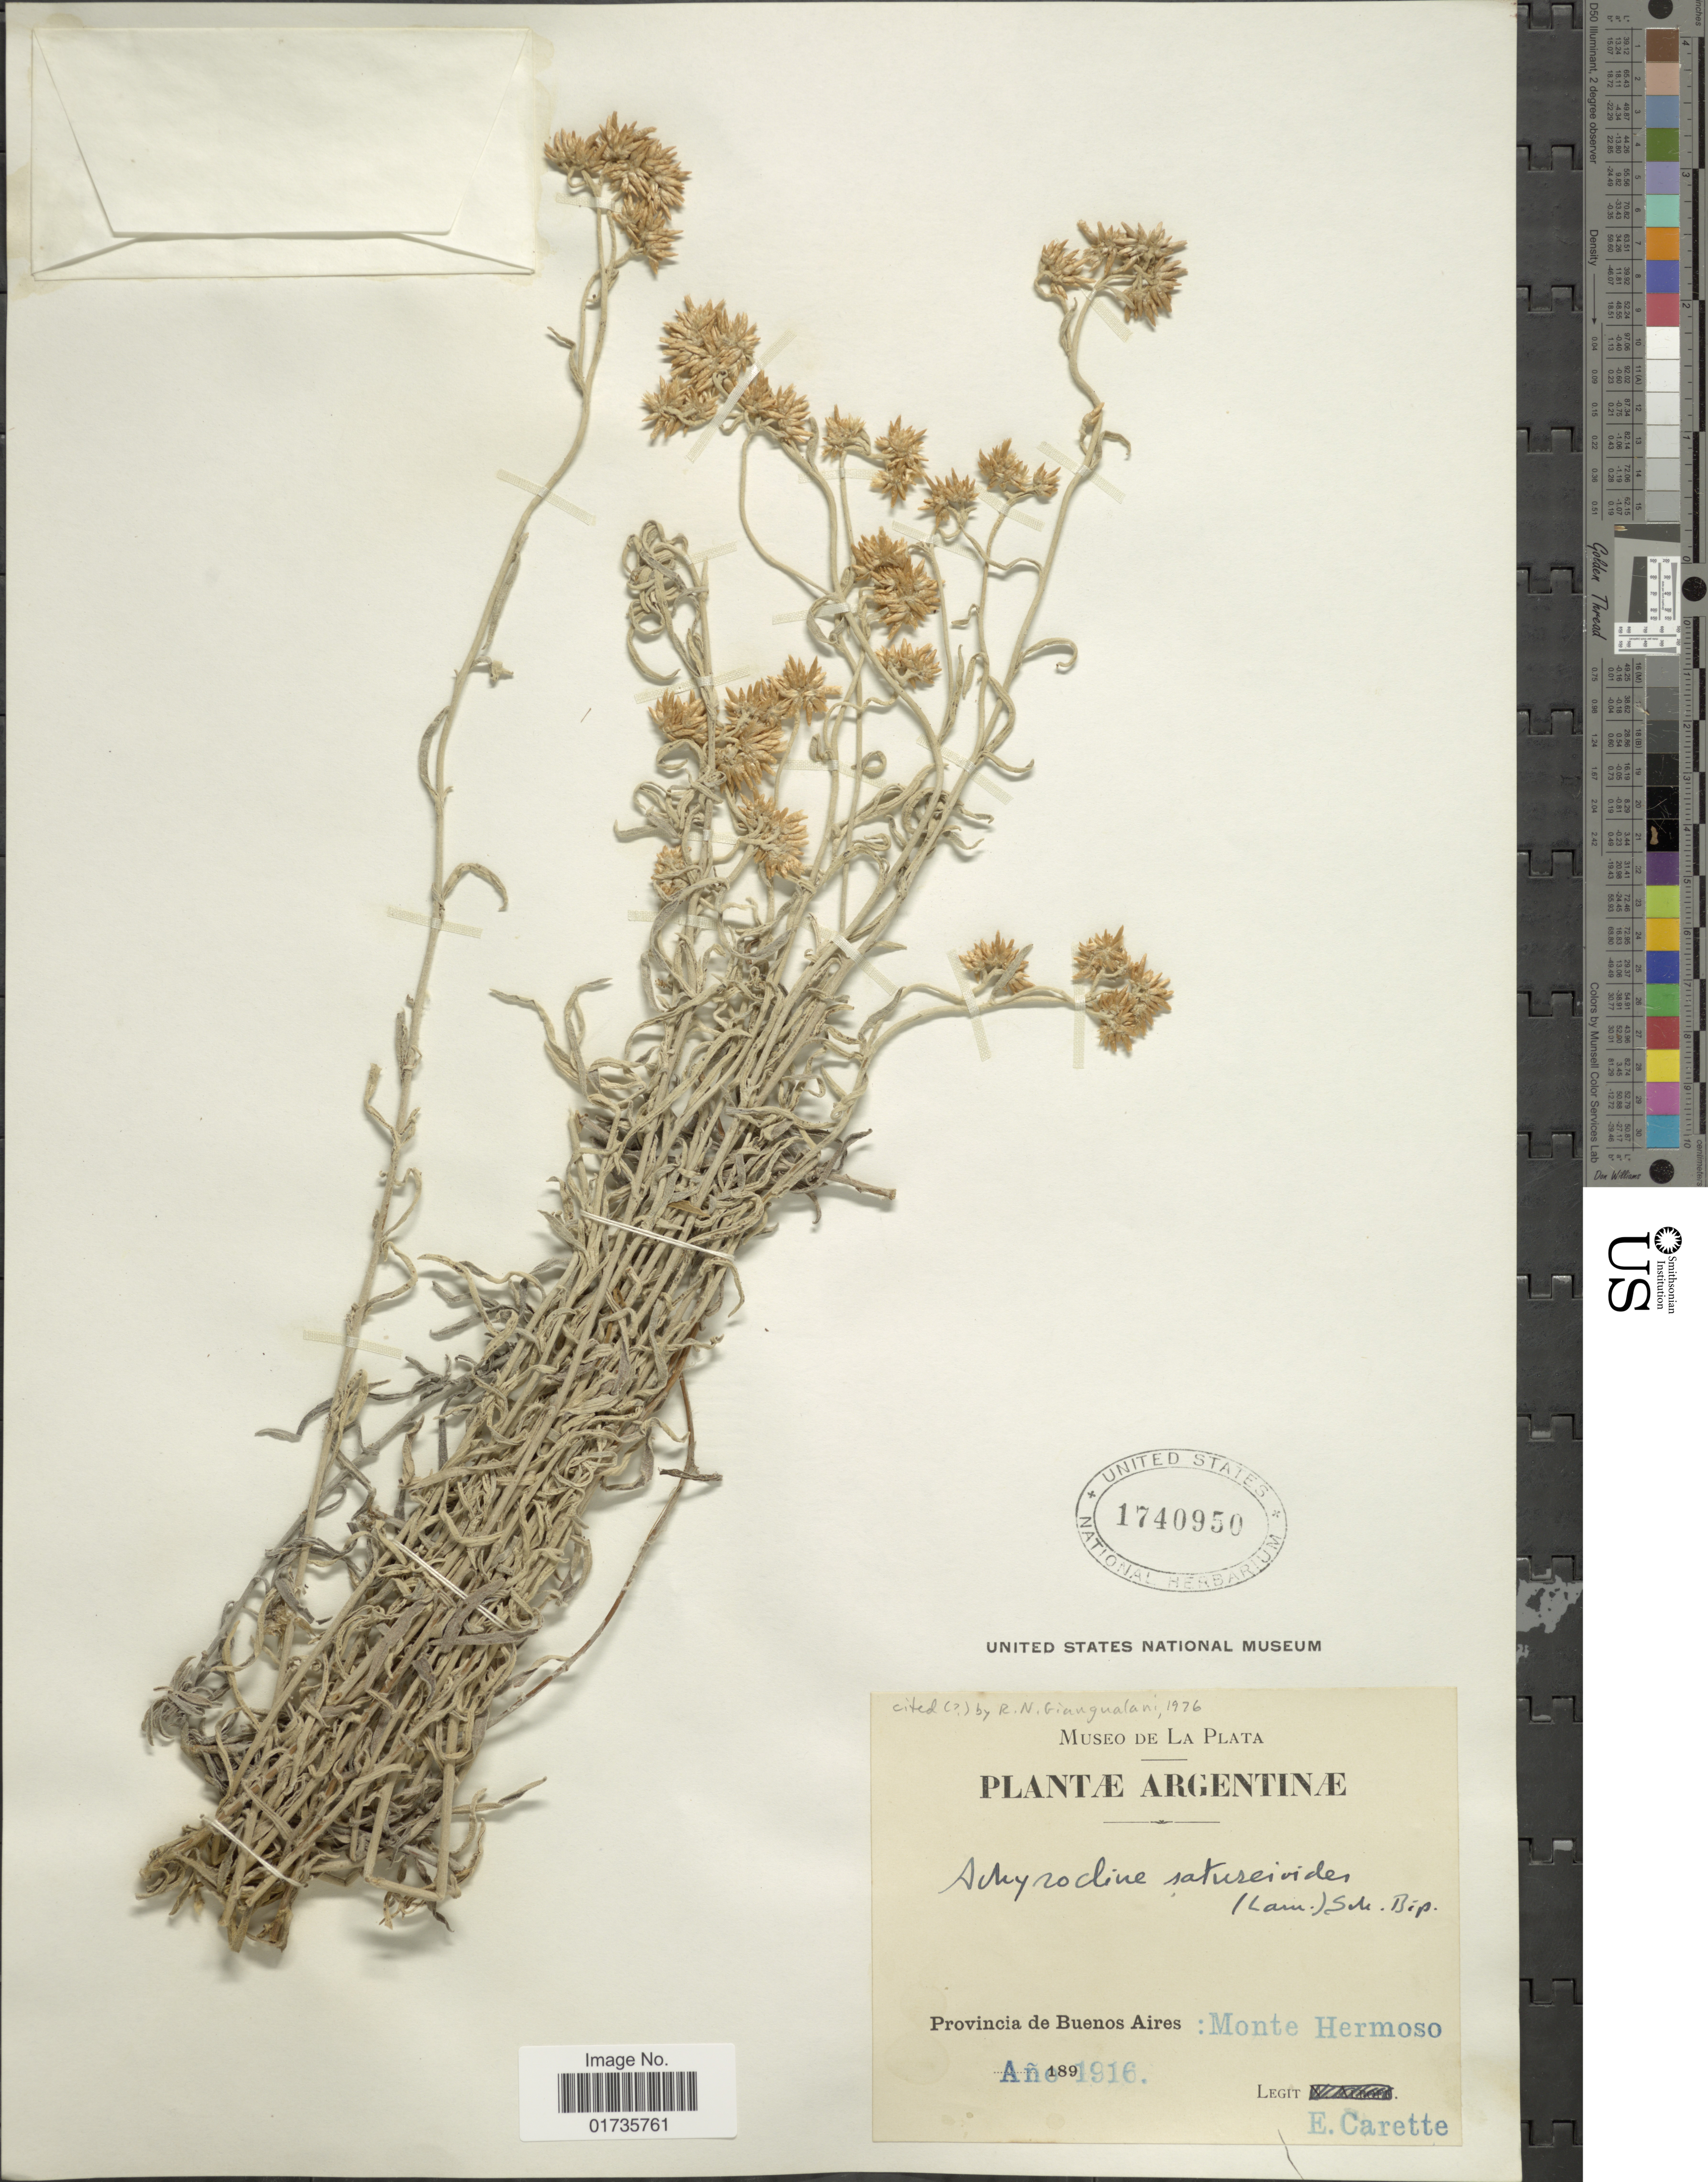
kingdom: Plantae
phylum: Tracheophyta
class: Magnoliopsida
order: Asterales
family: Asteraceae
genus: Achyrocline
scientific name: Achyrocline satureioides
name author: (Lam.) DC.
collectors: E. Carette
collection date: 1916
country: Argentina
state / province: Buenos Aires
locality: Monte Hermoso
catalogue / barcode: US 1740950